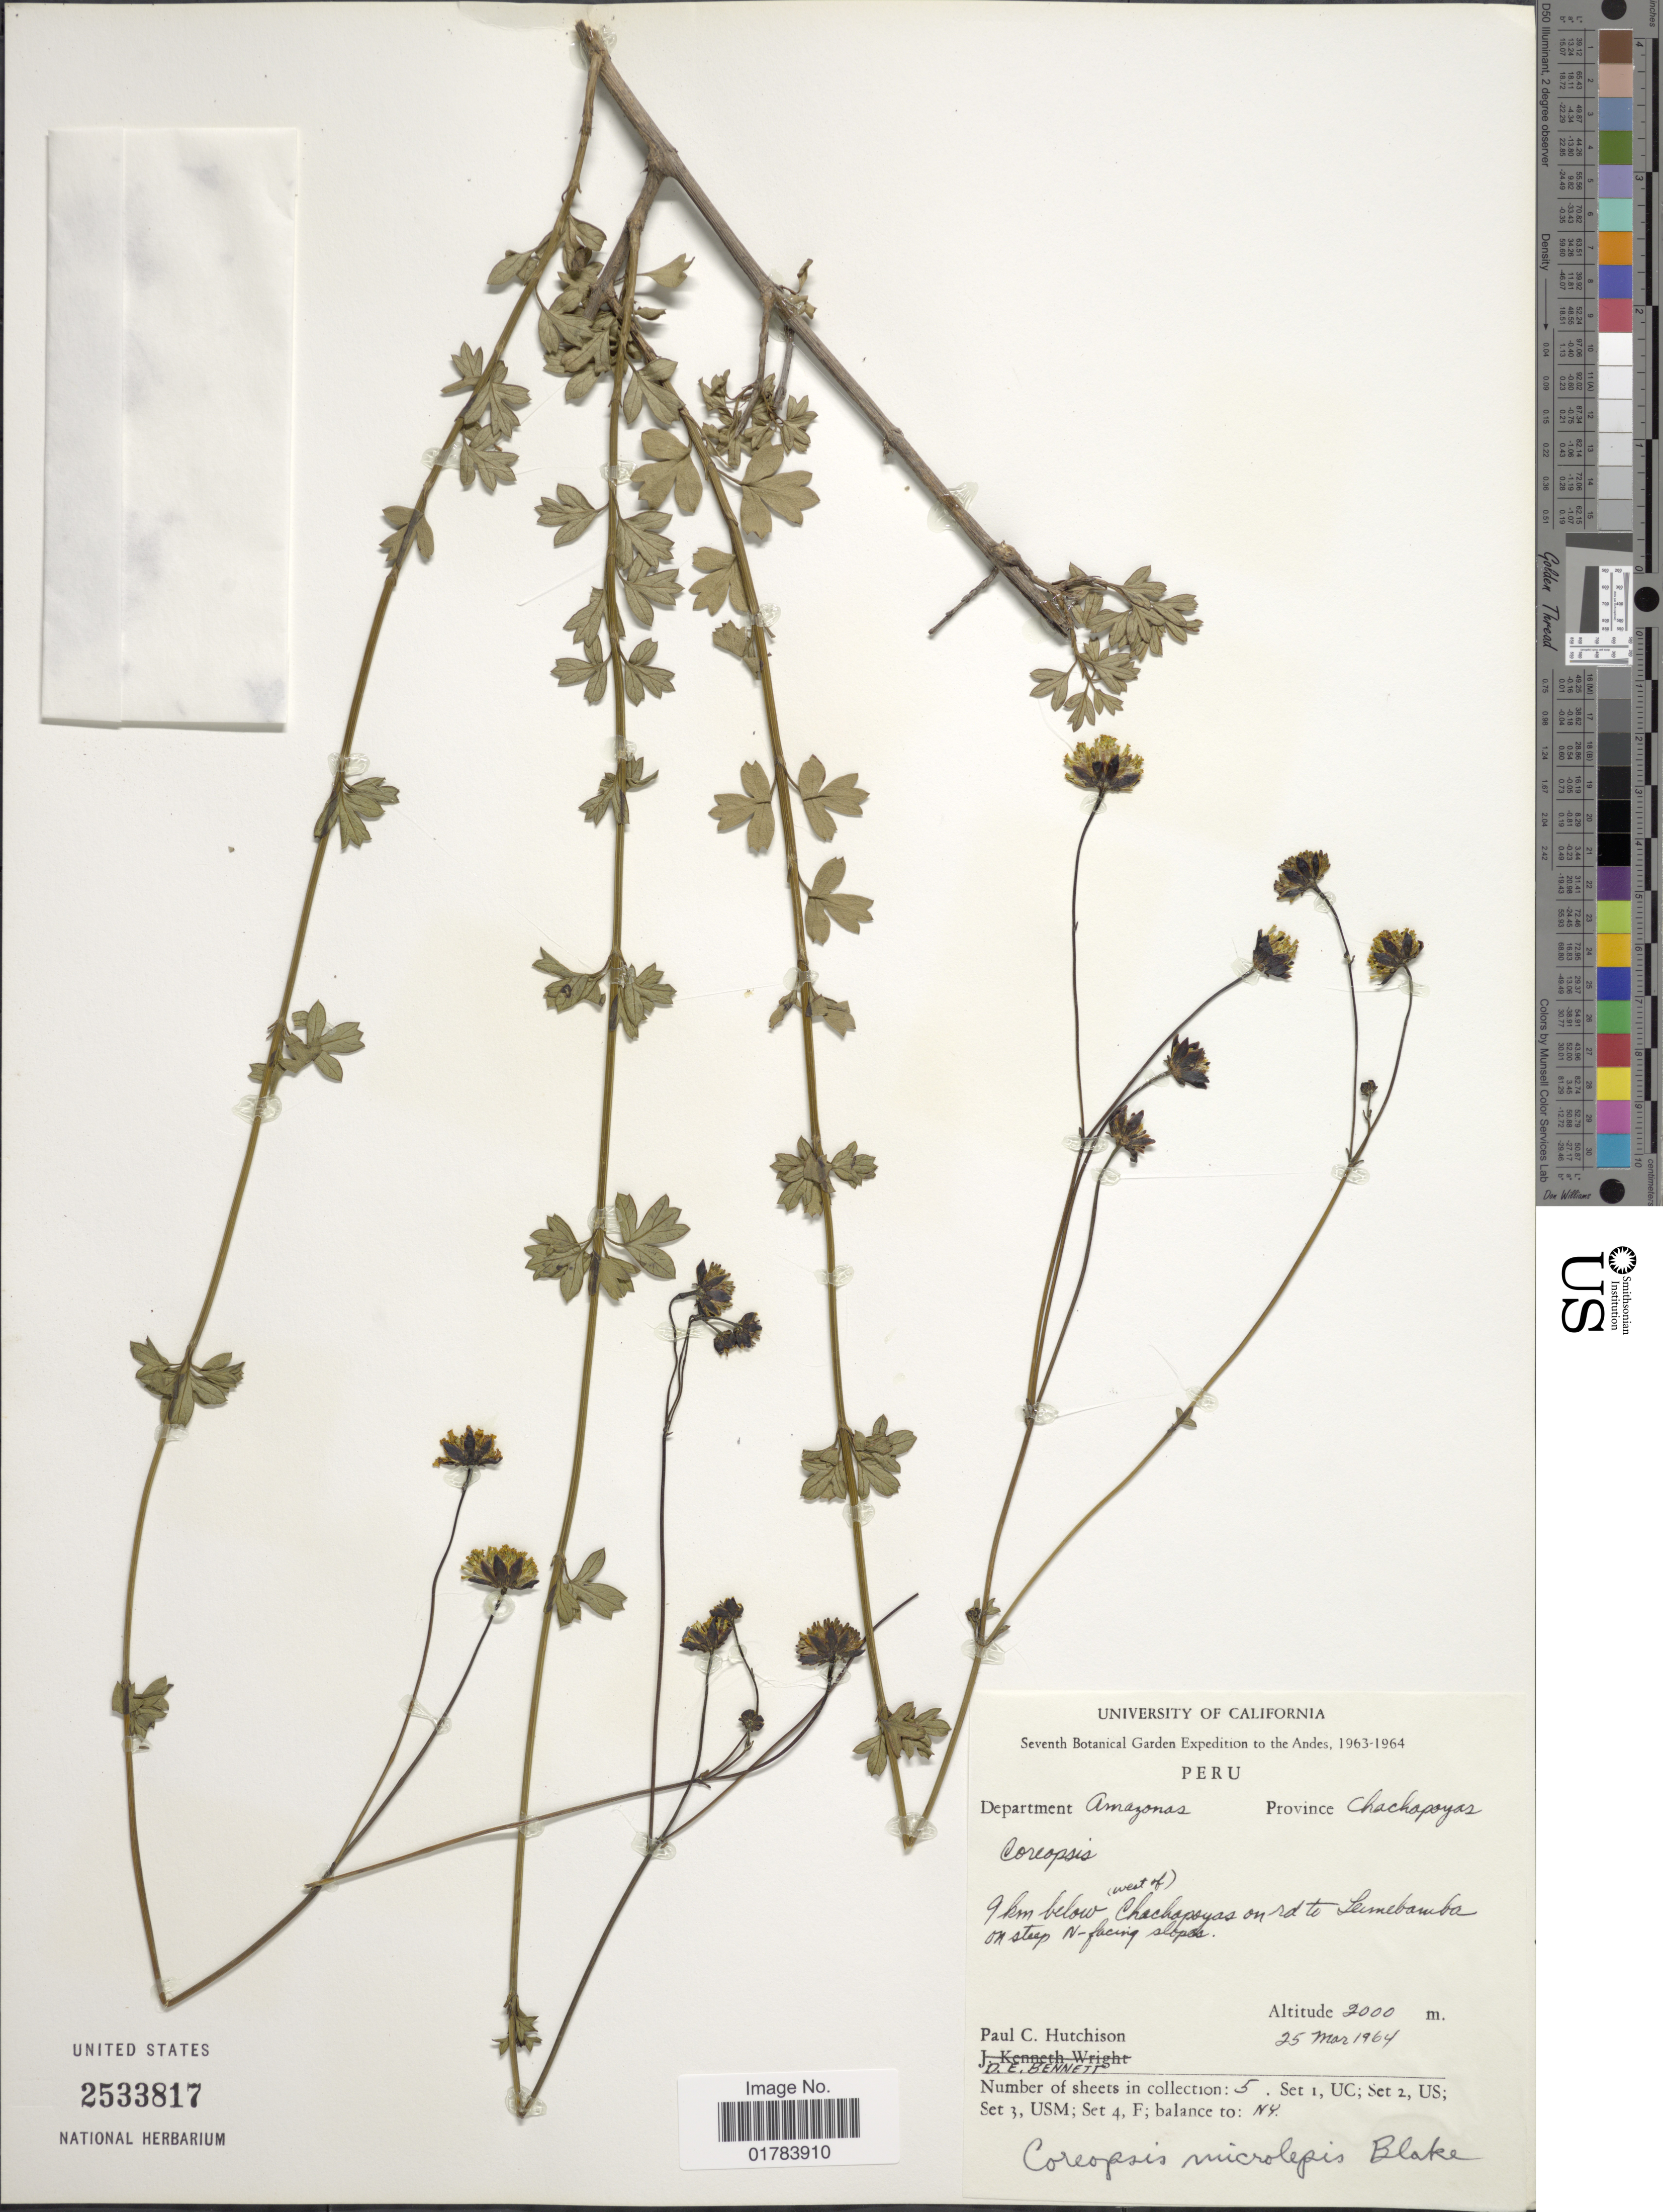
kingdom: Plantae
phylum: Tracheophyta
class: Magnoliopsida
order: Asterales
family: Asteraceae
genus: Coreopsis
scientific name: Coreopsis microlepis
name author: S.F. Blake & Sherff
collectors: P. C. Hutchison & D. E. Bennett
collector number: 5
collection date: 1964-03-25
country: Peru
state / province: Amazonas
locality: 9 km. below (west of) Chachapoyas on rd. to Leimebamba on steep N.- facing slopes, Province Chachapoyas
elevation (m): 2000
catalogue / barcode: US 2533817